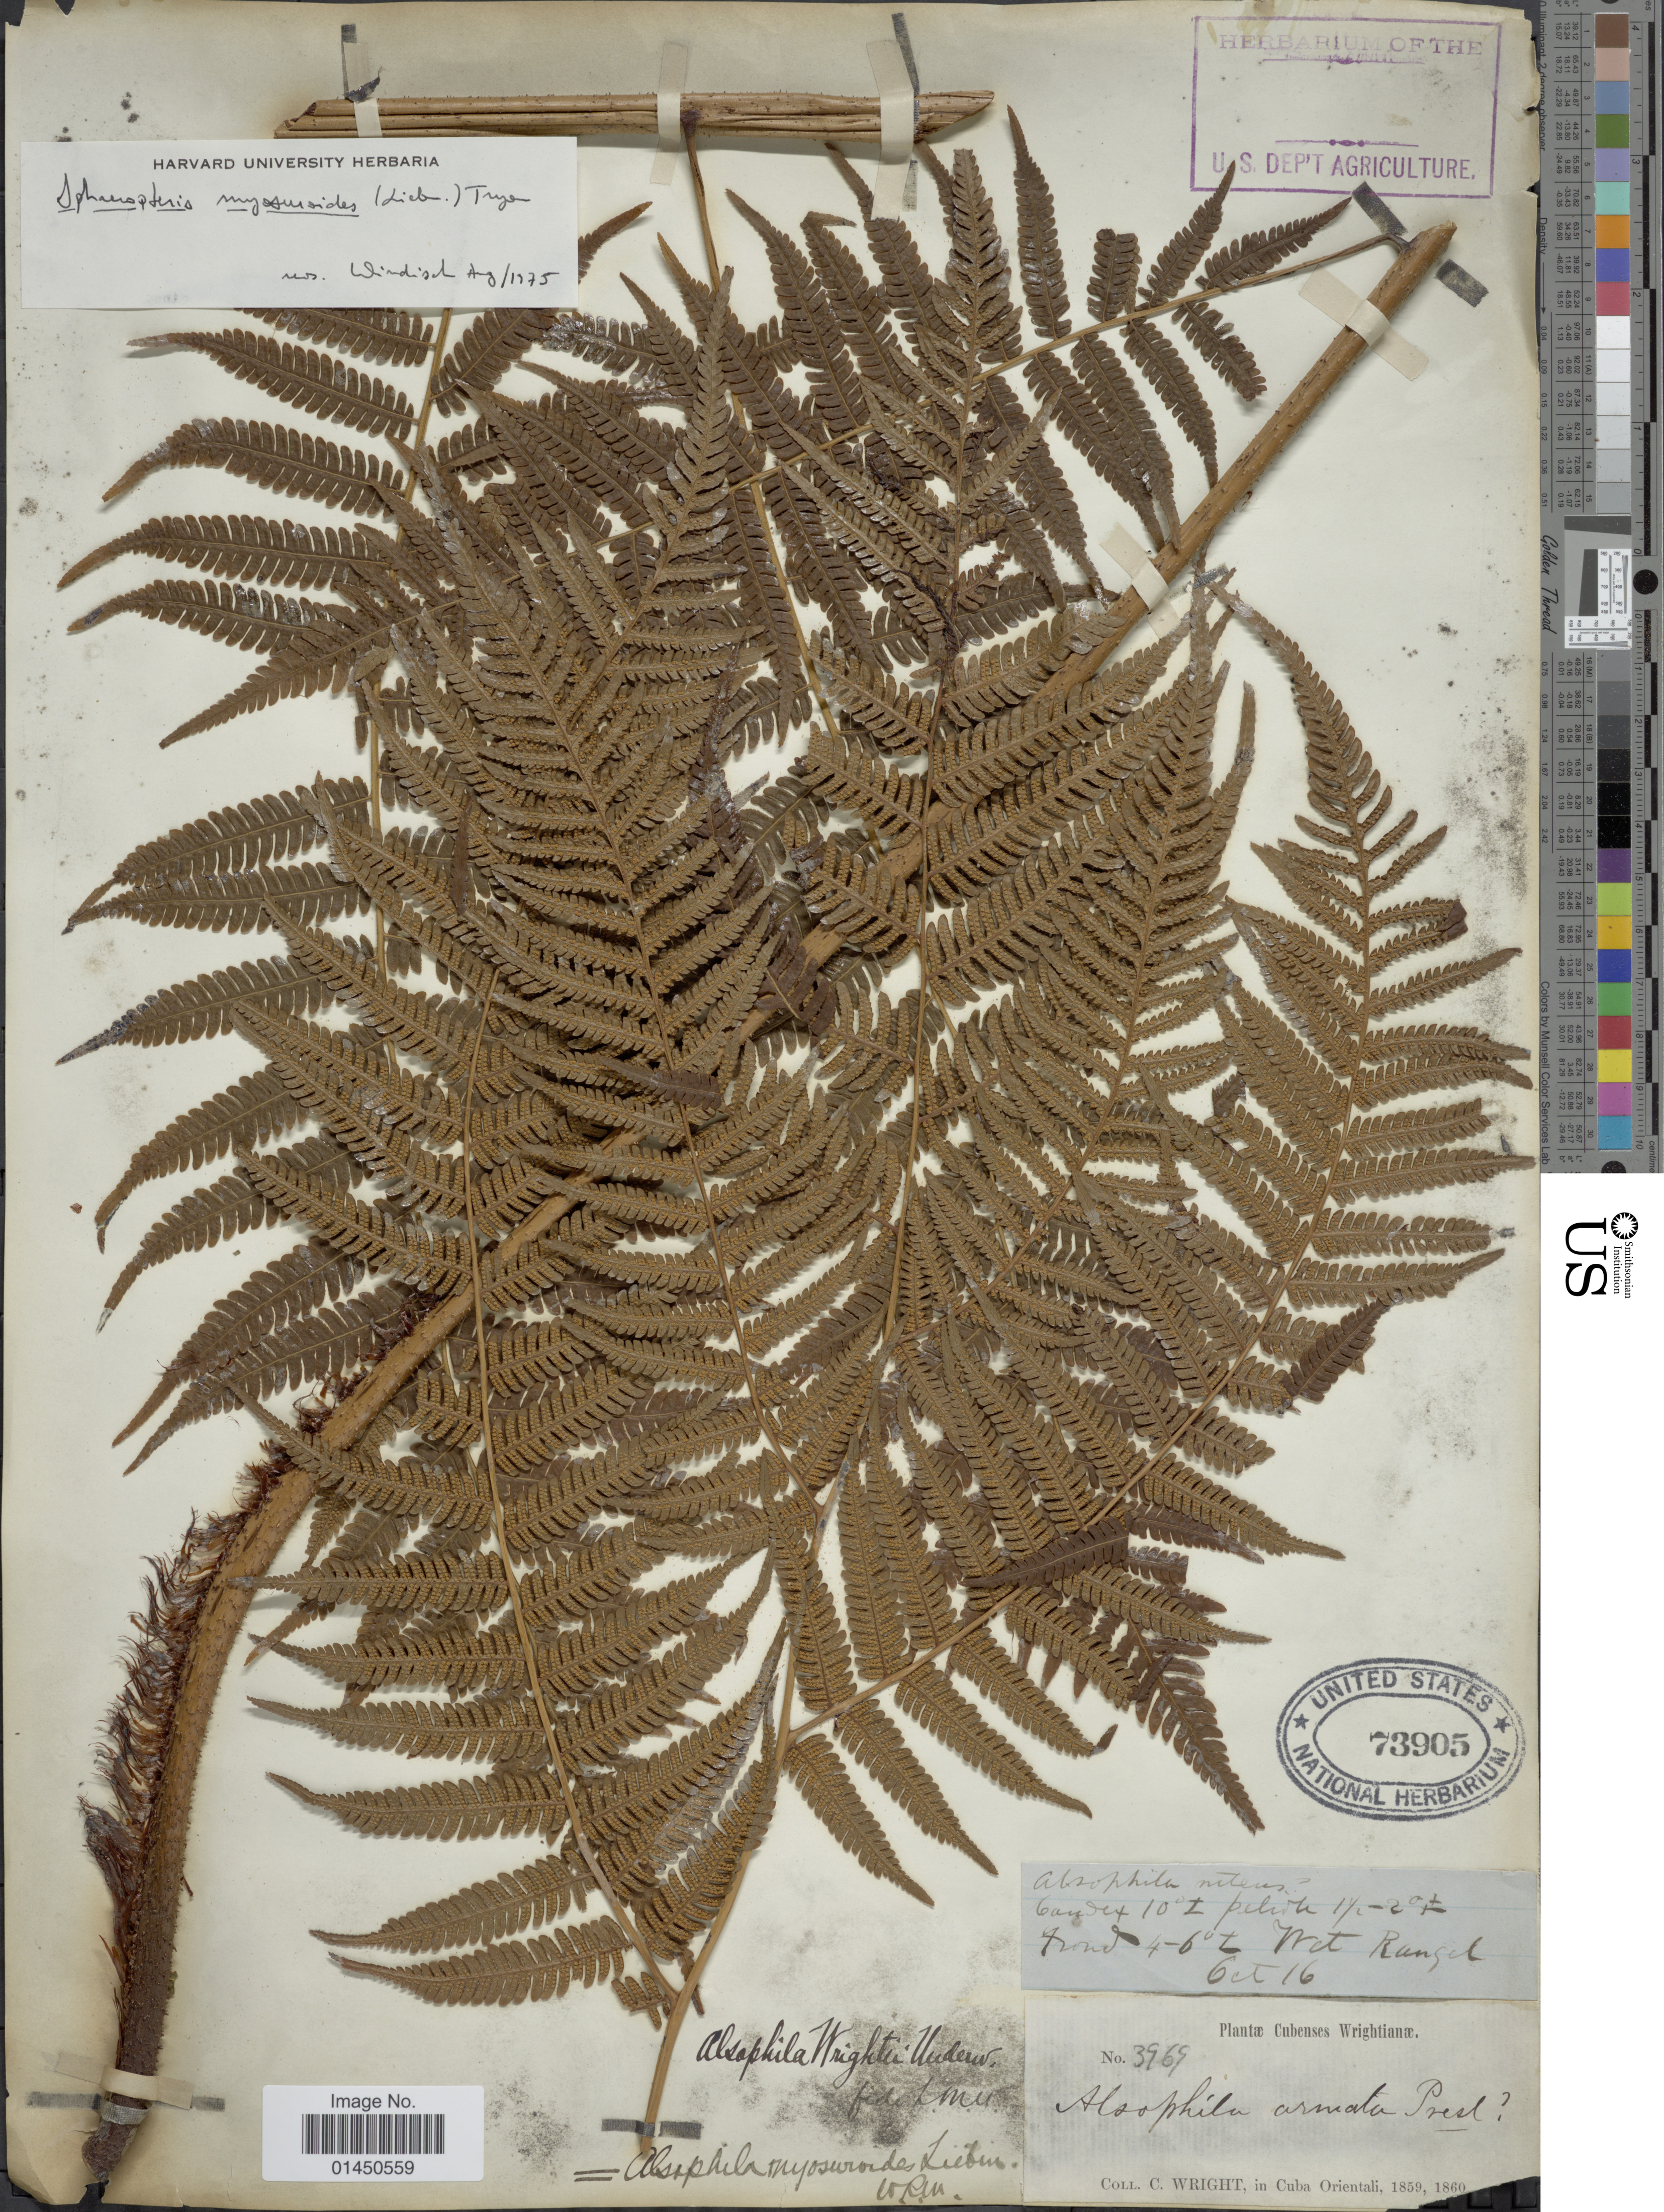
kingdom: Plantae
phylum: Tracheophyta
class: Polypodiopsida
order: Cyatheales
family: Cyatheaceae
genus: Cyathea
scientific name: Cyathea myosuriodes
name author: (Liebm.) Domin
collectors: C. Wright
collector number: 3969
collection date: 1859-10-06/1860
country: Cuba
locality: Cubenses, in Cuba Orientali. wet Rangel.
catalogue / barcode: US 73905